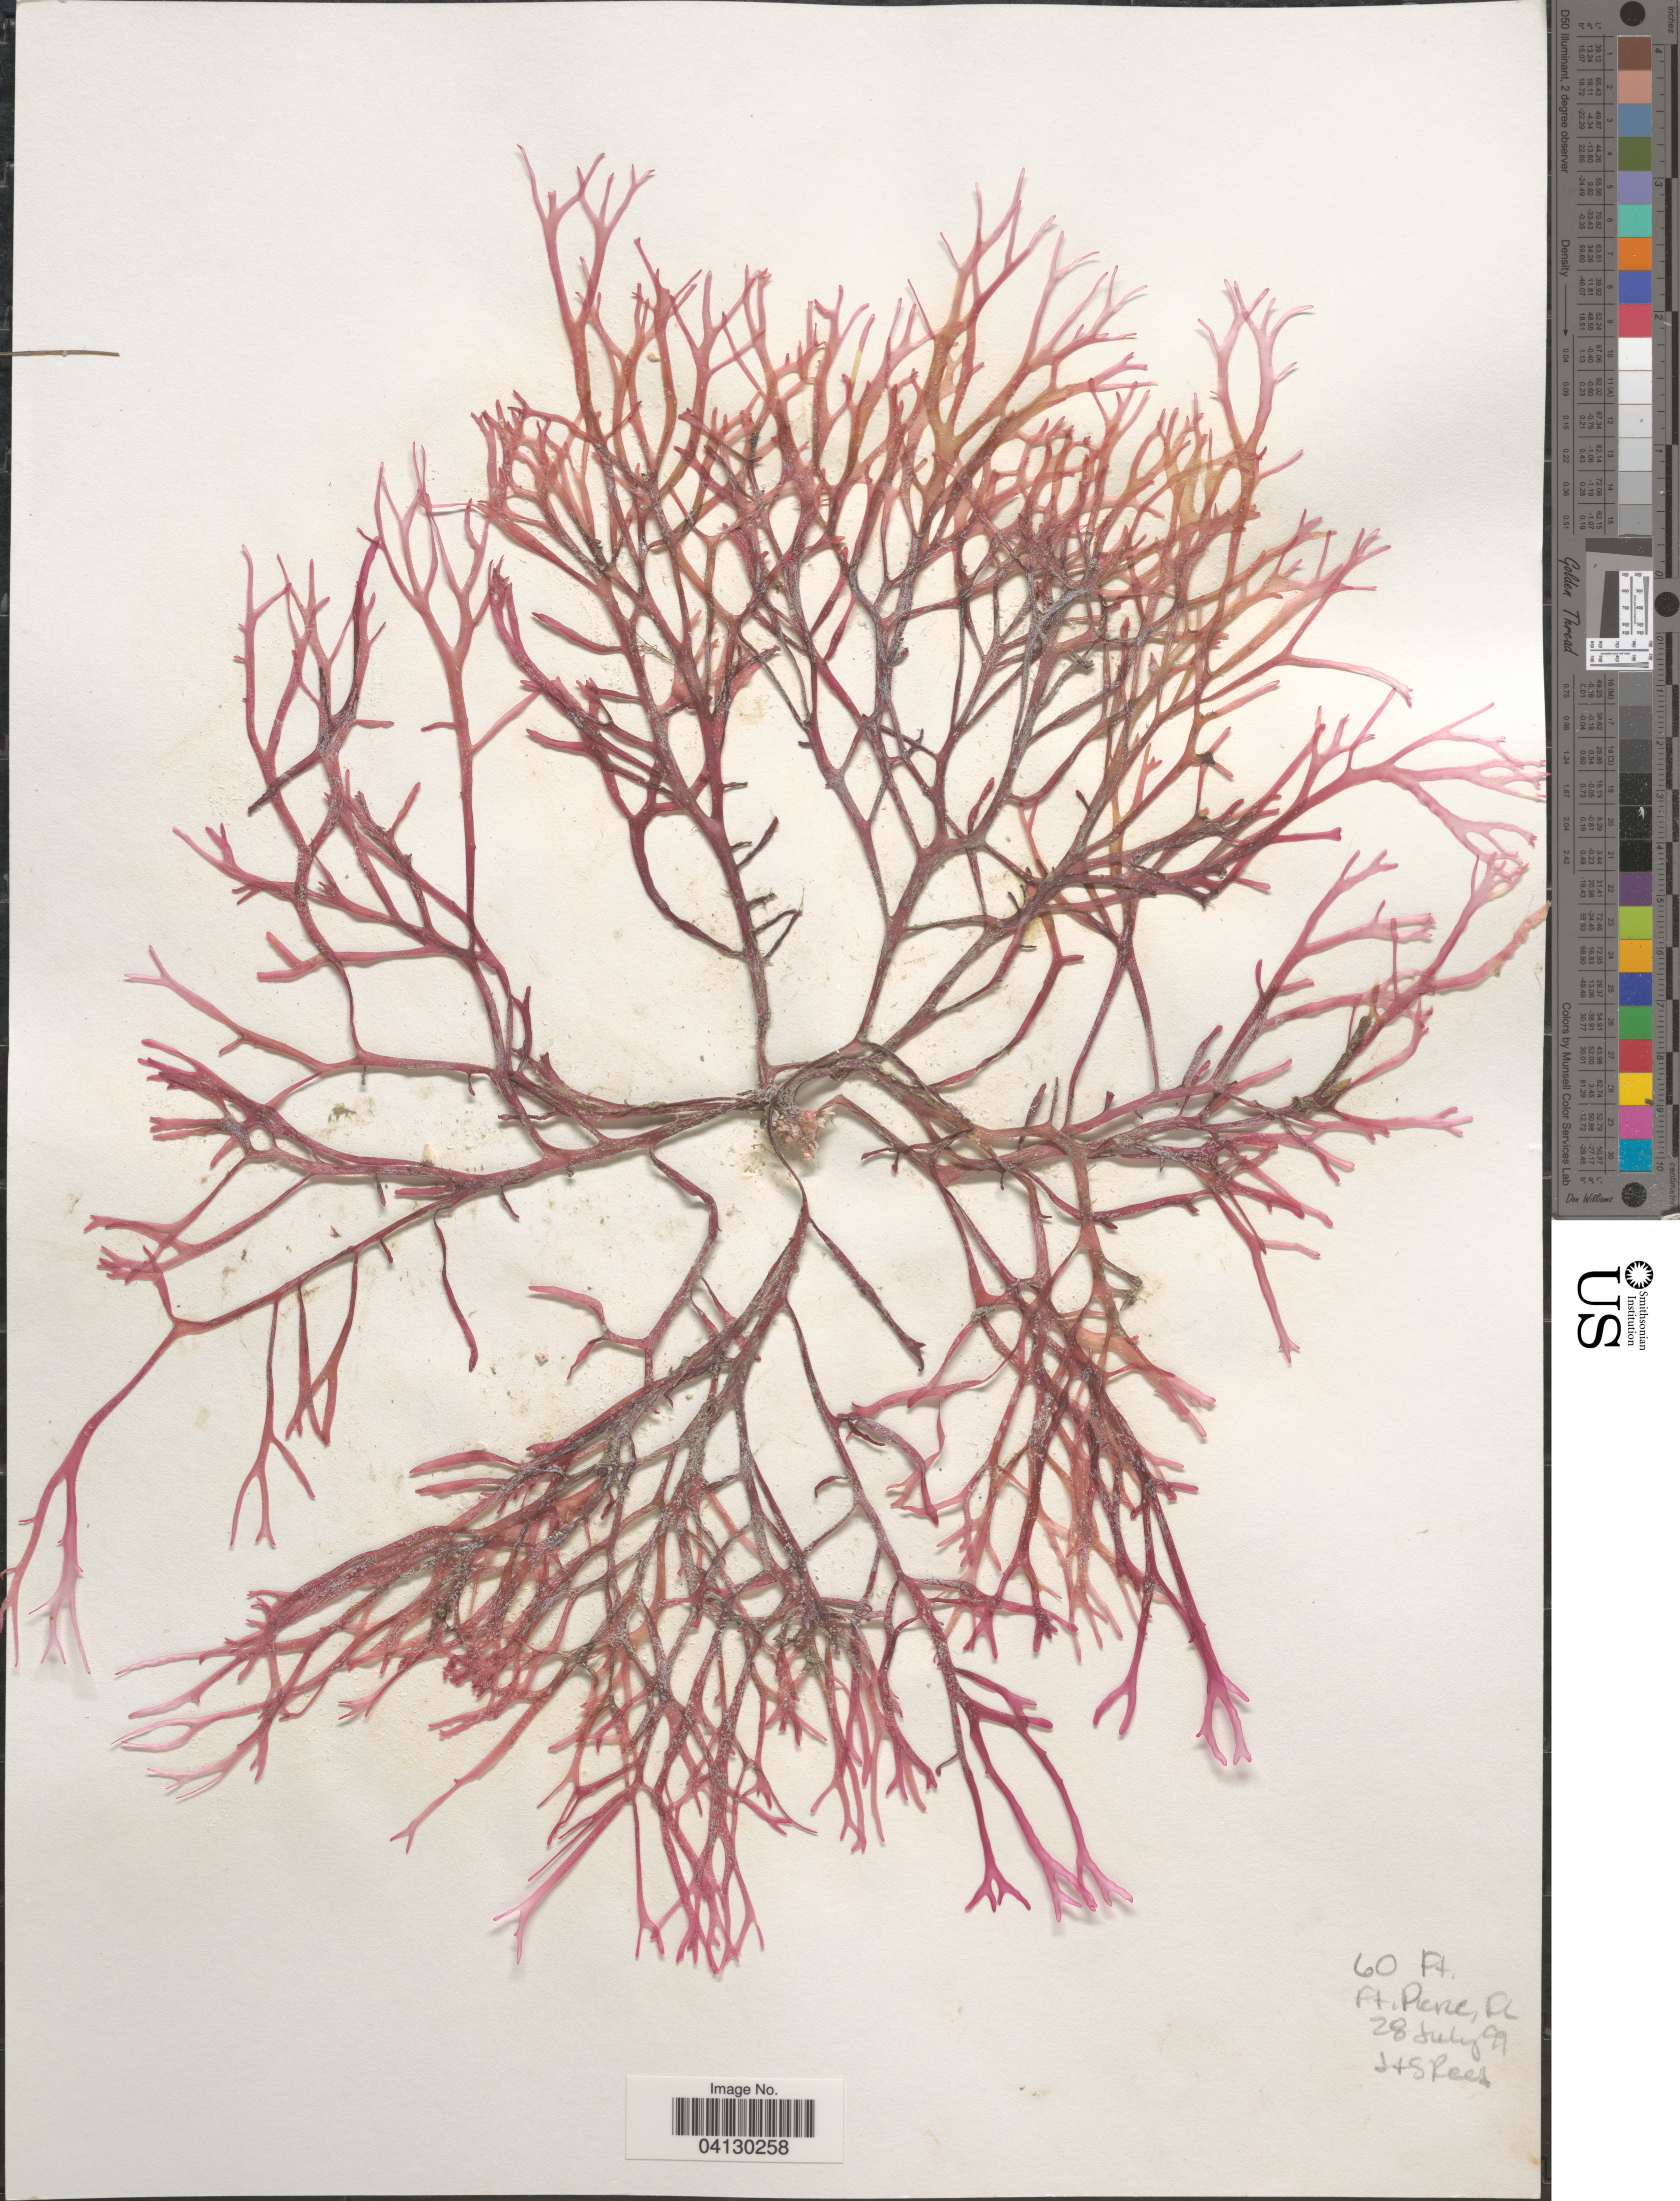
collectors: J. Reed & S. Reed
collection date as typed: Transcribed d/m/y: 28/7/99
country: United States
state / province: Florida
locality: Ft. Pierce.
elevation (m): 18